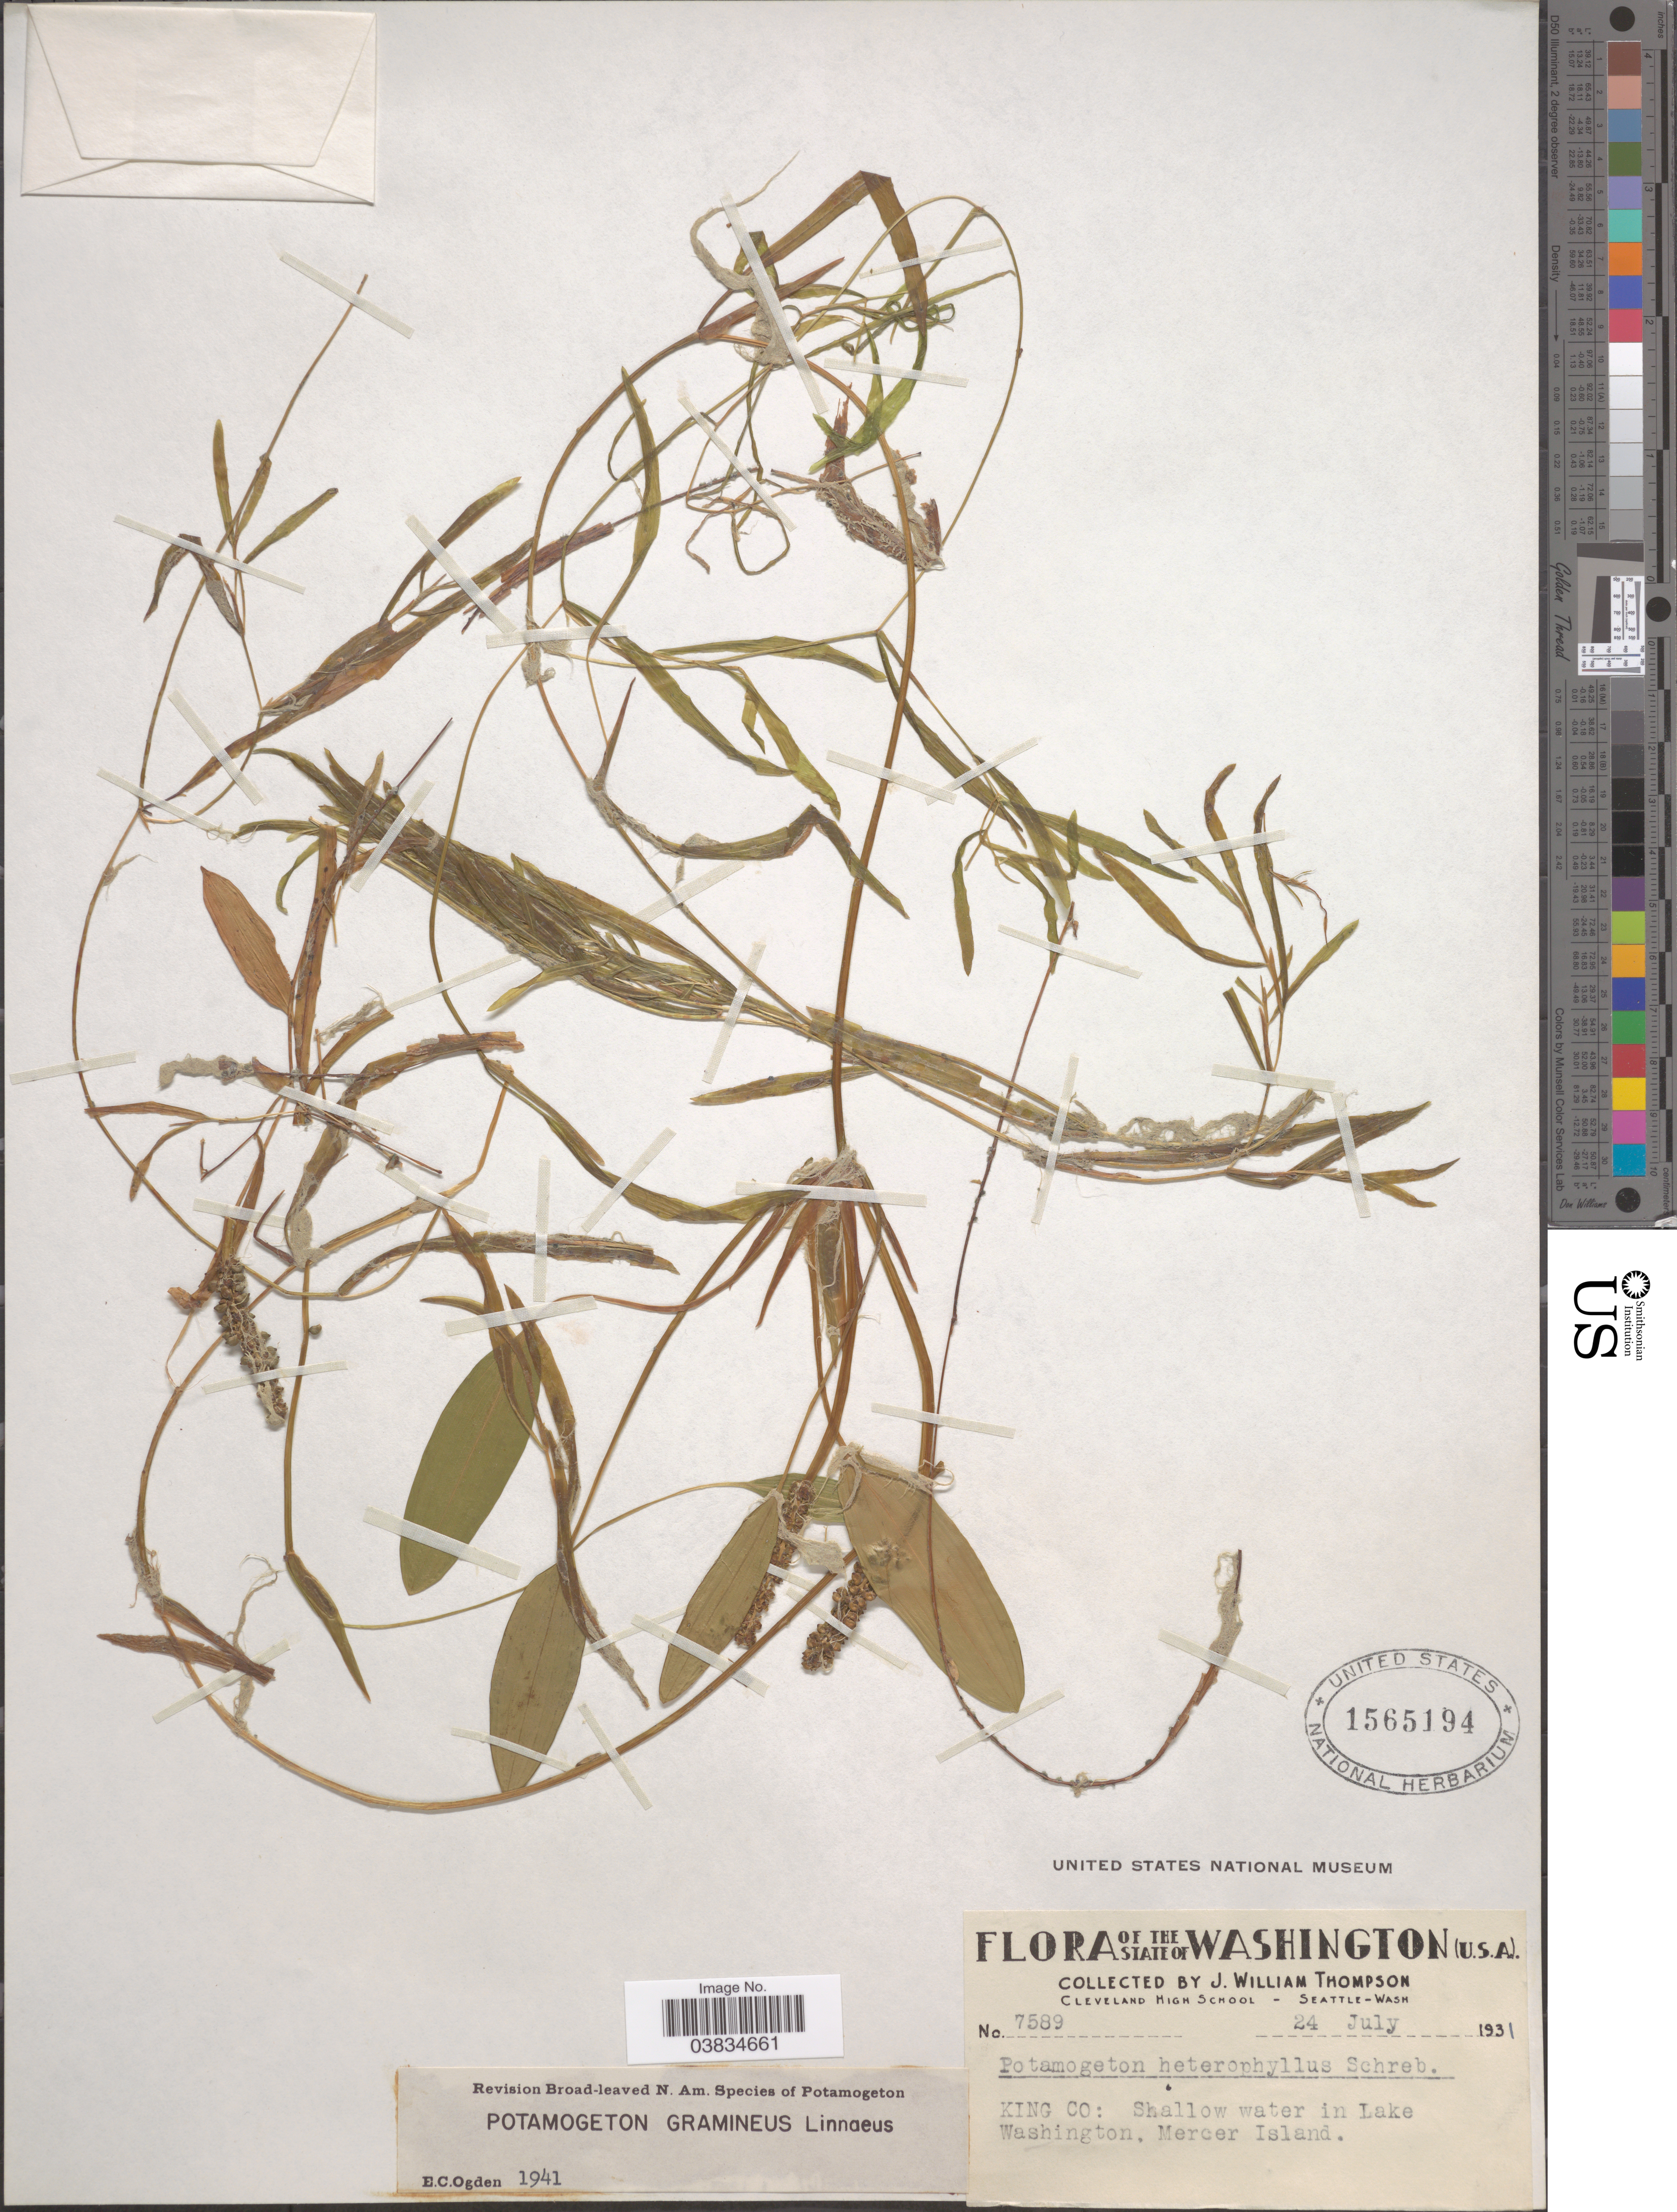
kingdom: Plantae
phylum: Tracheophyta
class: Liliopsida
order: Alismatales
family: Potamogetonaceae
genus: Potamogeton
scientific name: Potamogeton gramineus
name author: L.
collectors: J. W. Thompson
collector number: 7589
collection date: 1931-07-24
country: United States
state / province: Washington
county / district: King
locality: King Co: Shallow water in Lake Washington. Mercer Island.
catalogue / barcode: US 1565194